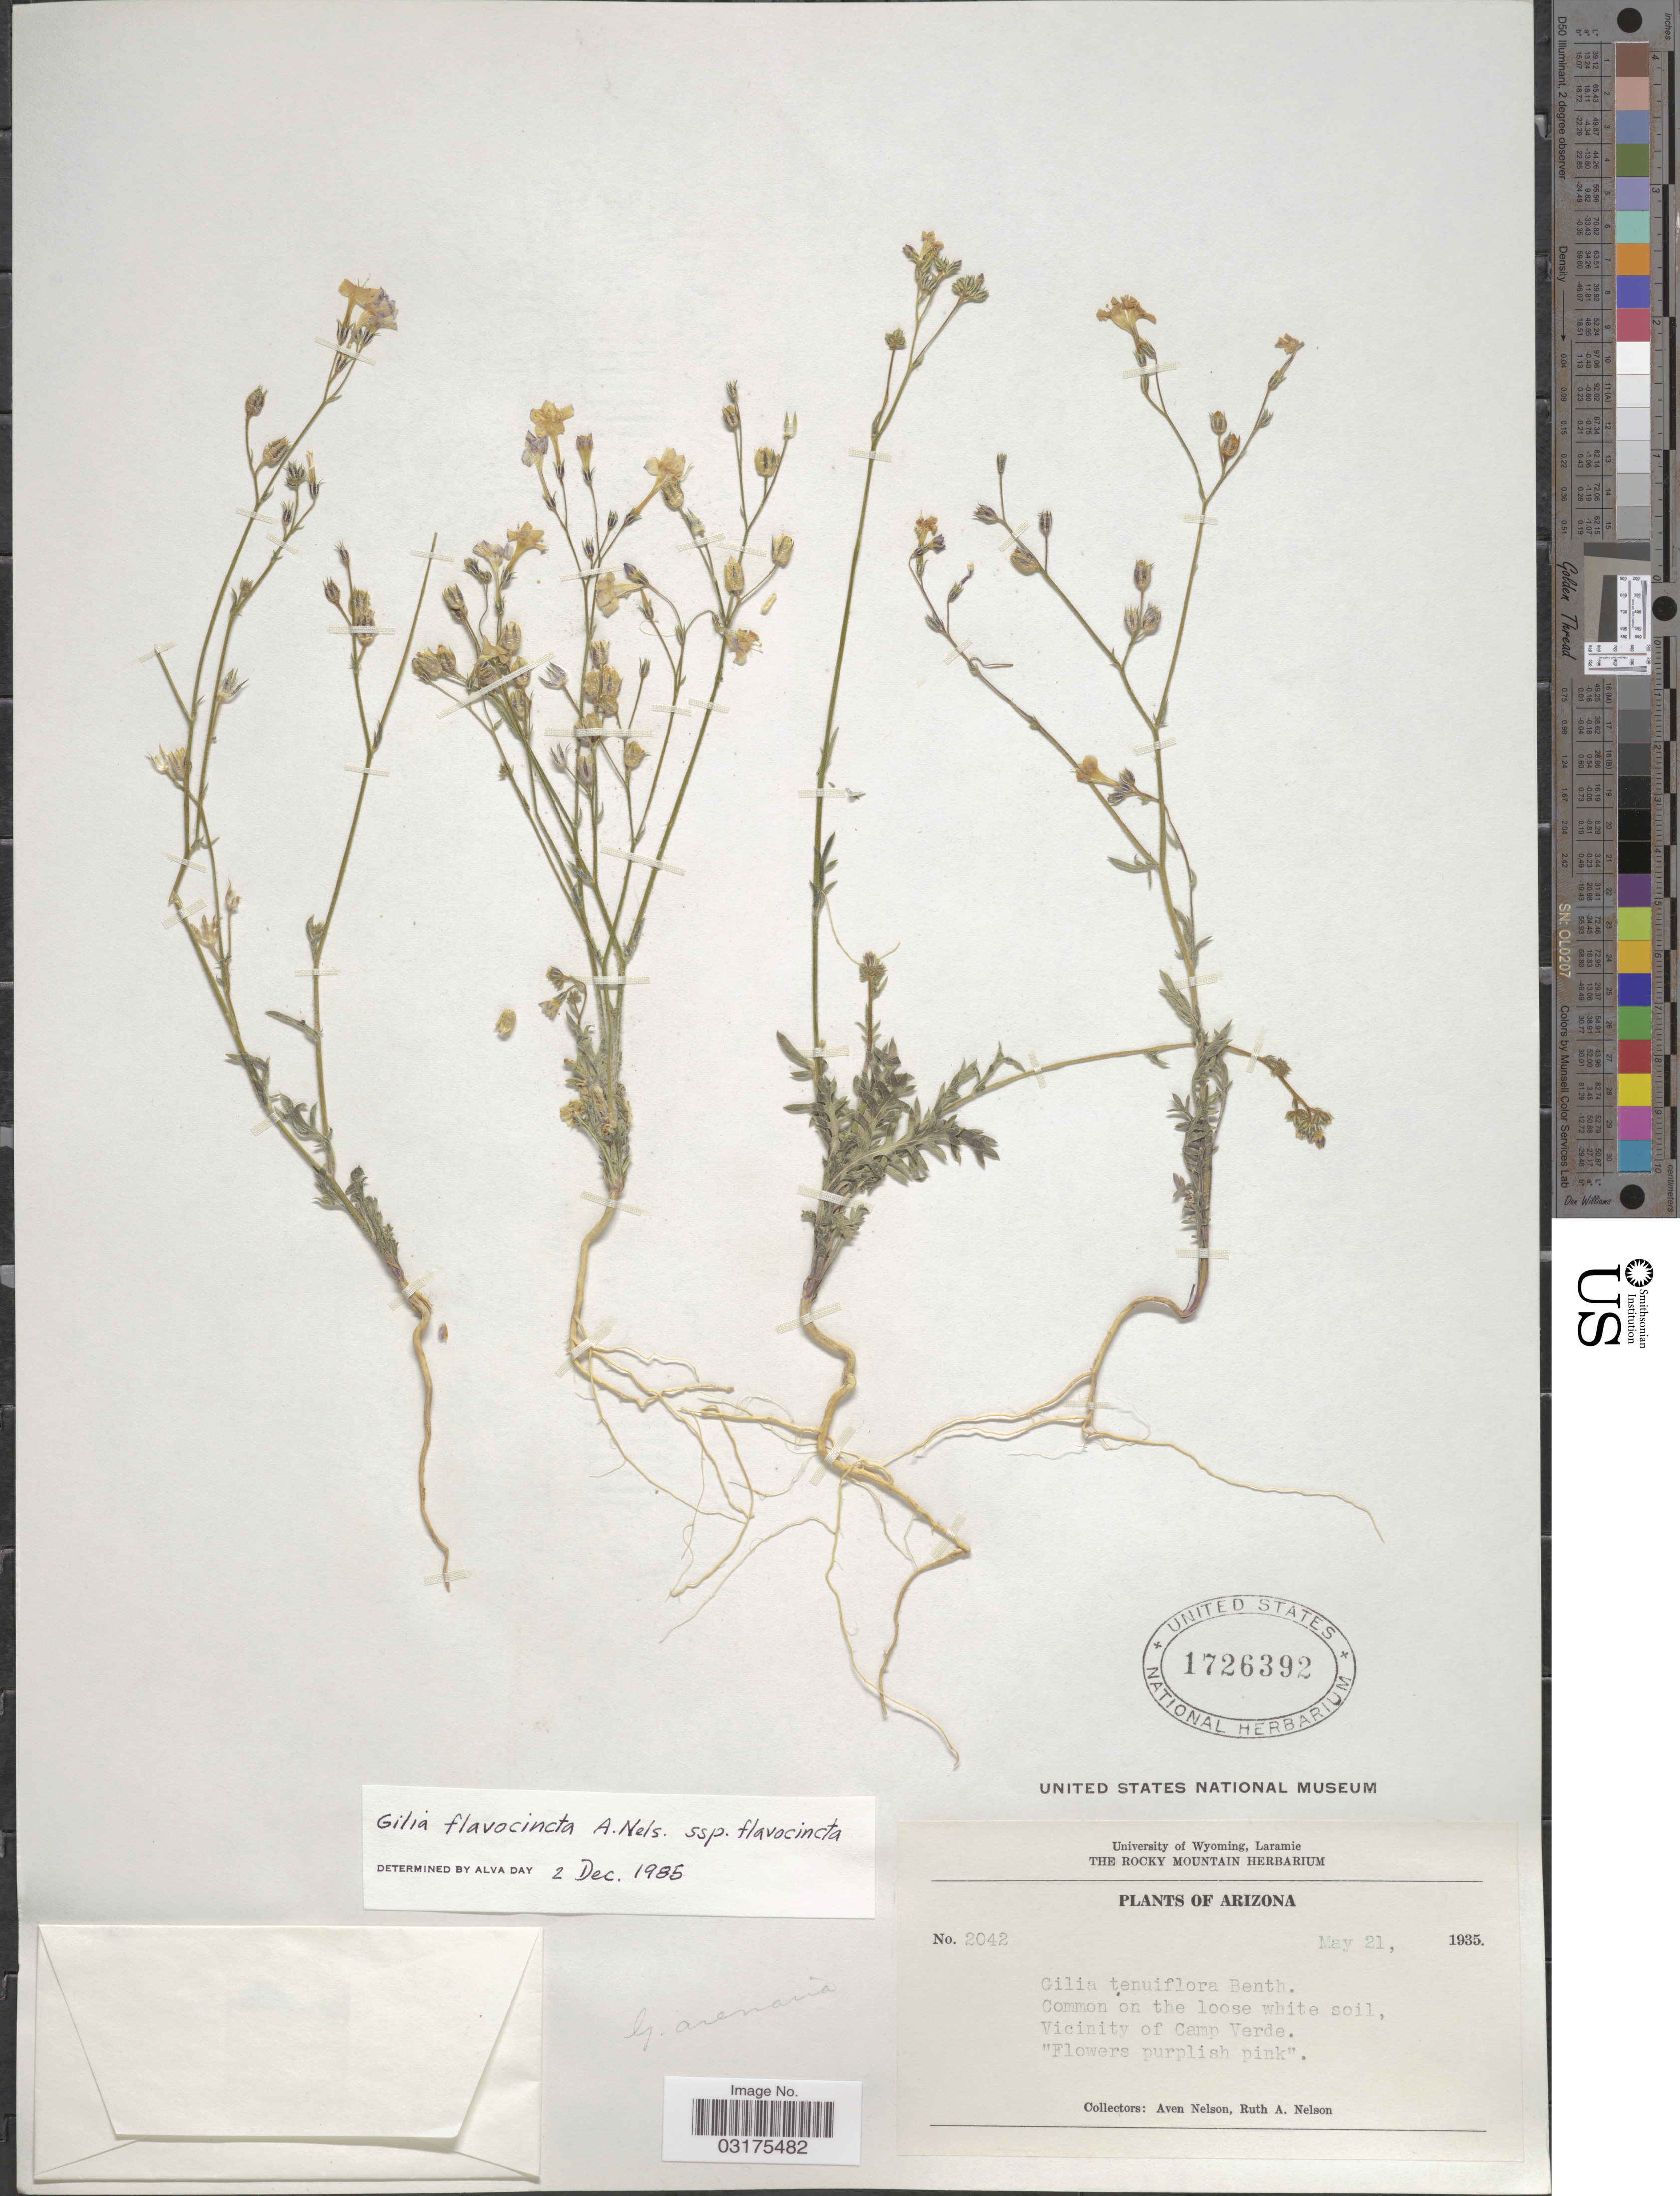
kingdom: Plantae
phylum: Tracheophyta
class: Magnoliopsida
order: Ericales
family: Polemoniaceae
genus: Gilia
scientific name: Gilia flavocincta subsp. flavocincta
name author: A. Nelson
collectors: A. Nelson & R. A. Nelson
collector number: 2042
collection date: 1935-05-21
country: United States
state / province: Arizona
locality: Vicinity of Camp Verde.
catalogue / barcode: US 1726392